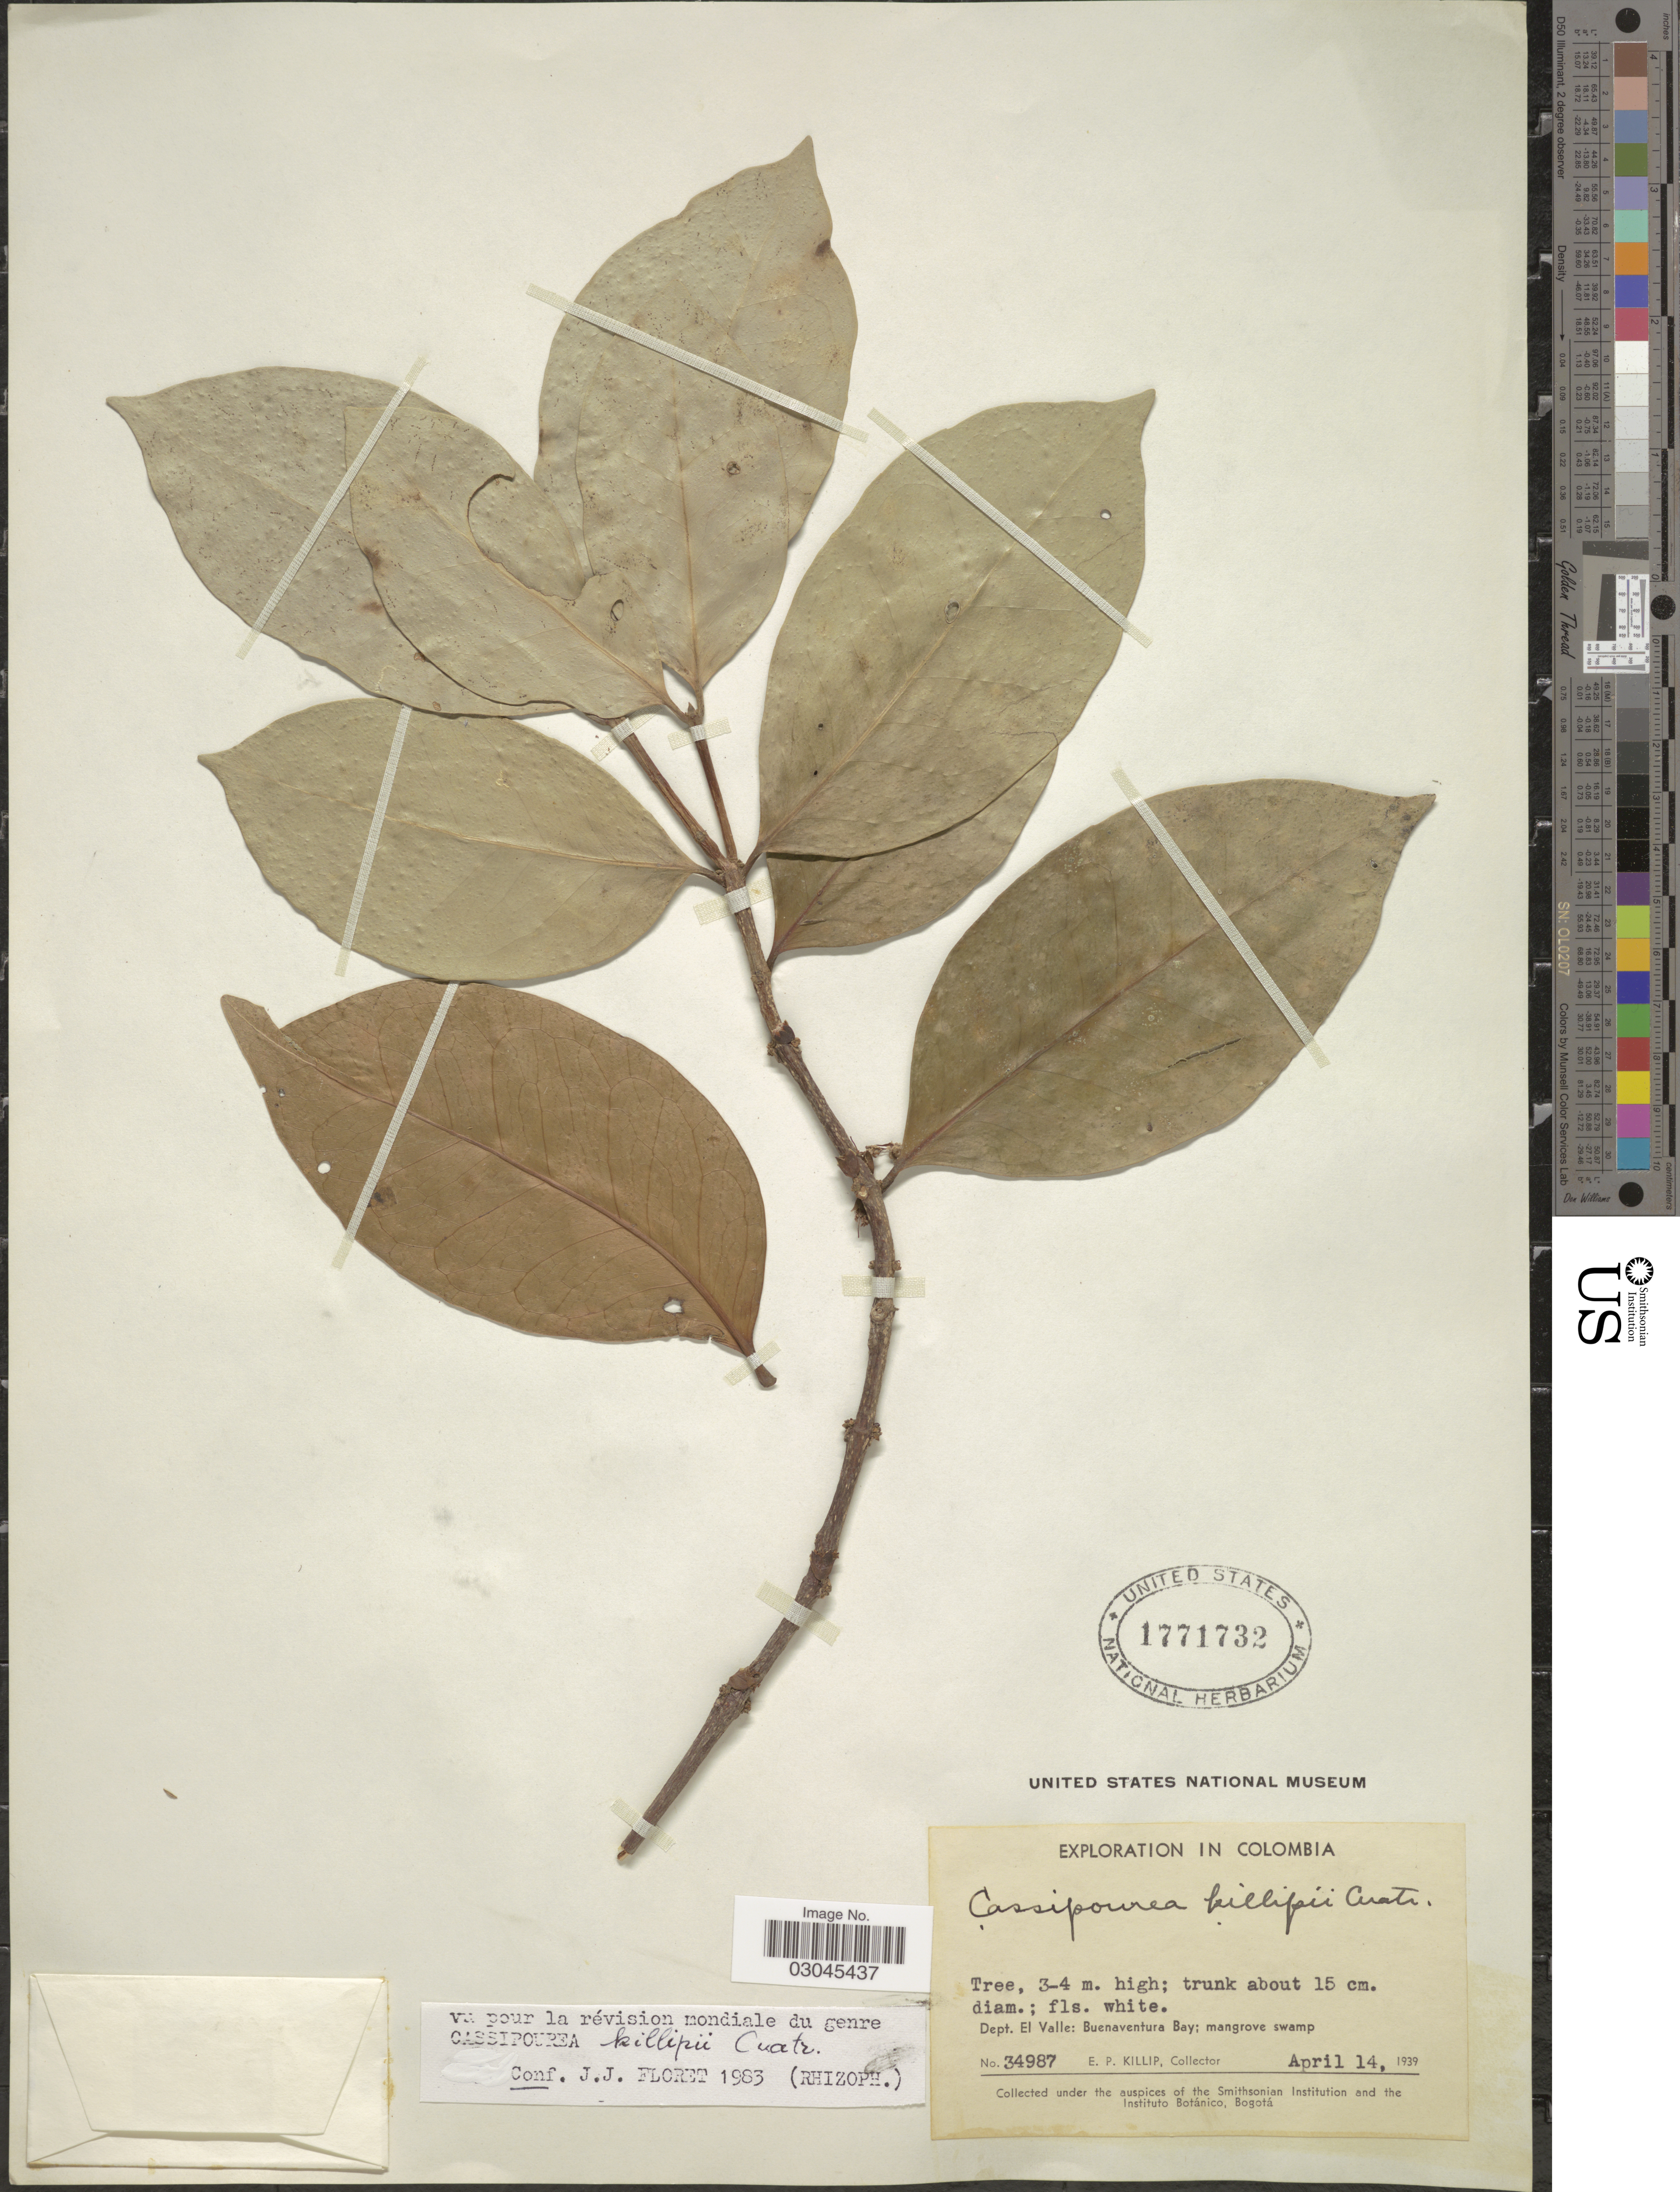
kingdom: Plantae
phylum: Tracheophyta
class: Magnoliopsida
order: Malpighiales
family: Rhizophoraceae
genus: Cassipourea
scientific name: Cassipourea killipii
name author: Cuatrec.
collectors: E. P. Killip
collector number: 34987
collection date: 1939-04-14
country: Colombia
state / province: Valle del Cauca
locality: Dept. El Valle: Buenaventura Bay.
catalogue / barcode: US 1771732